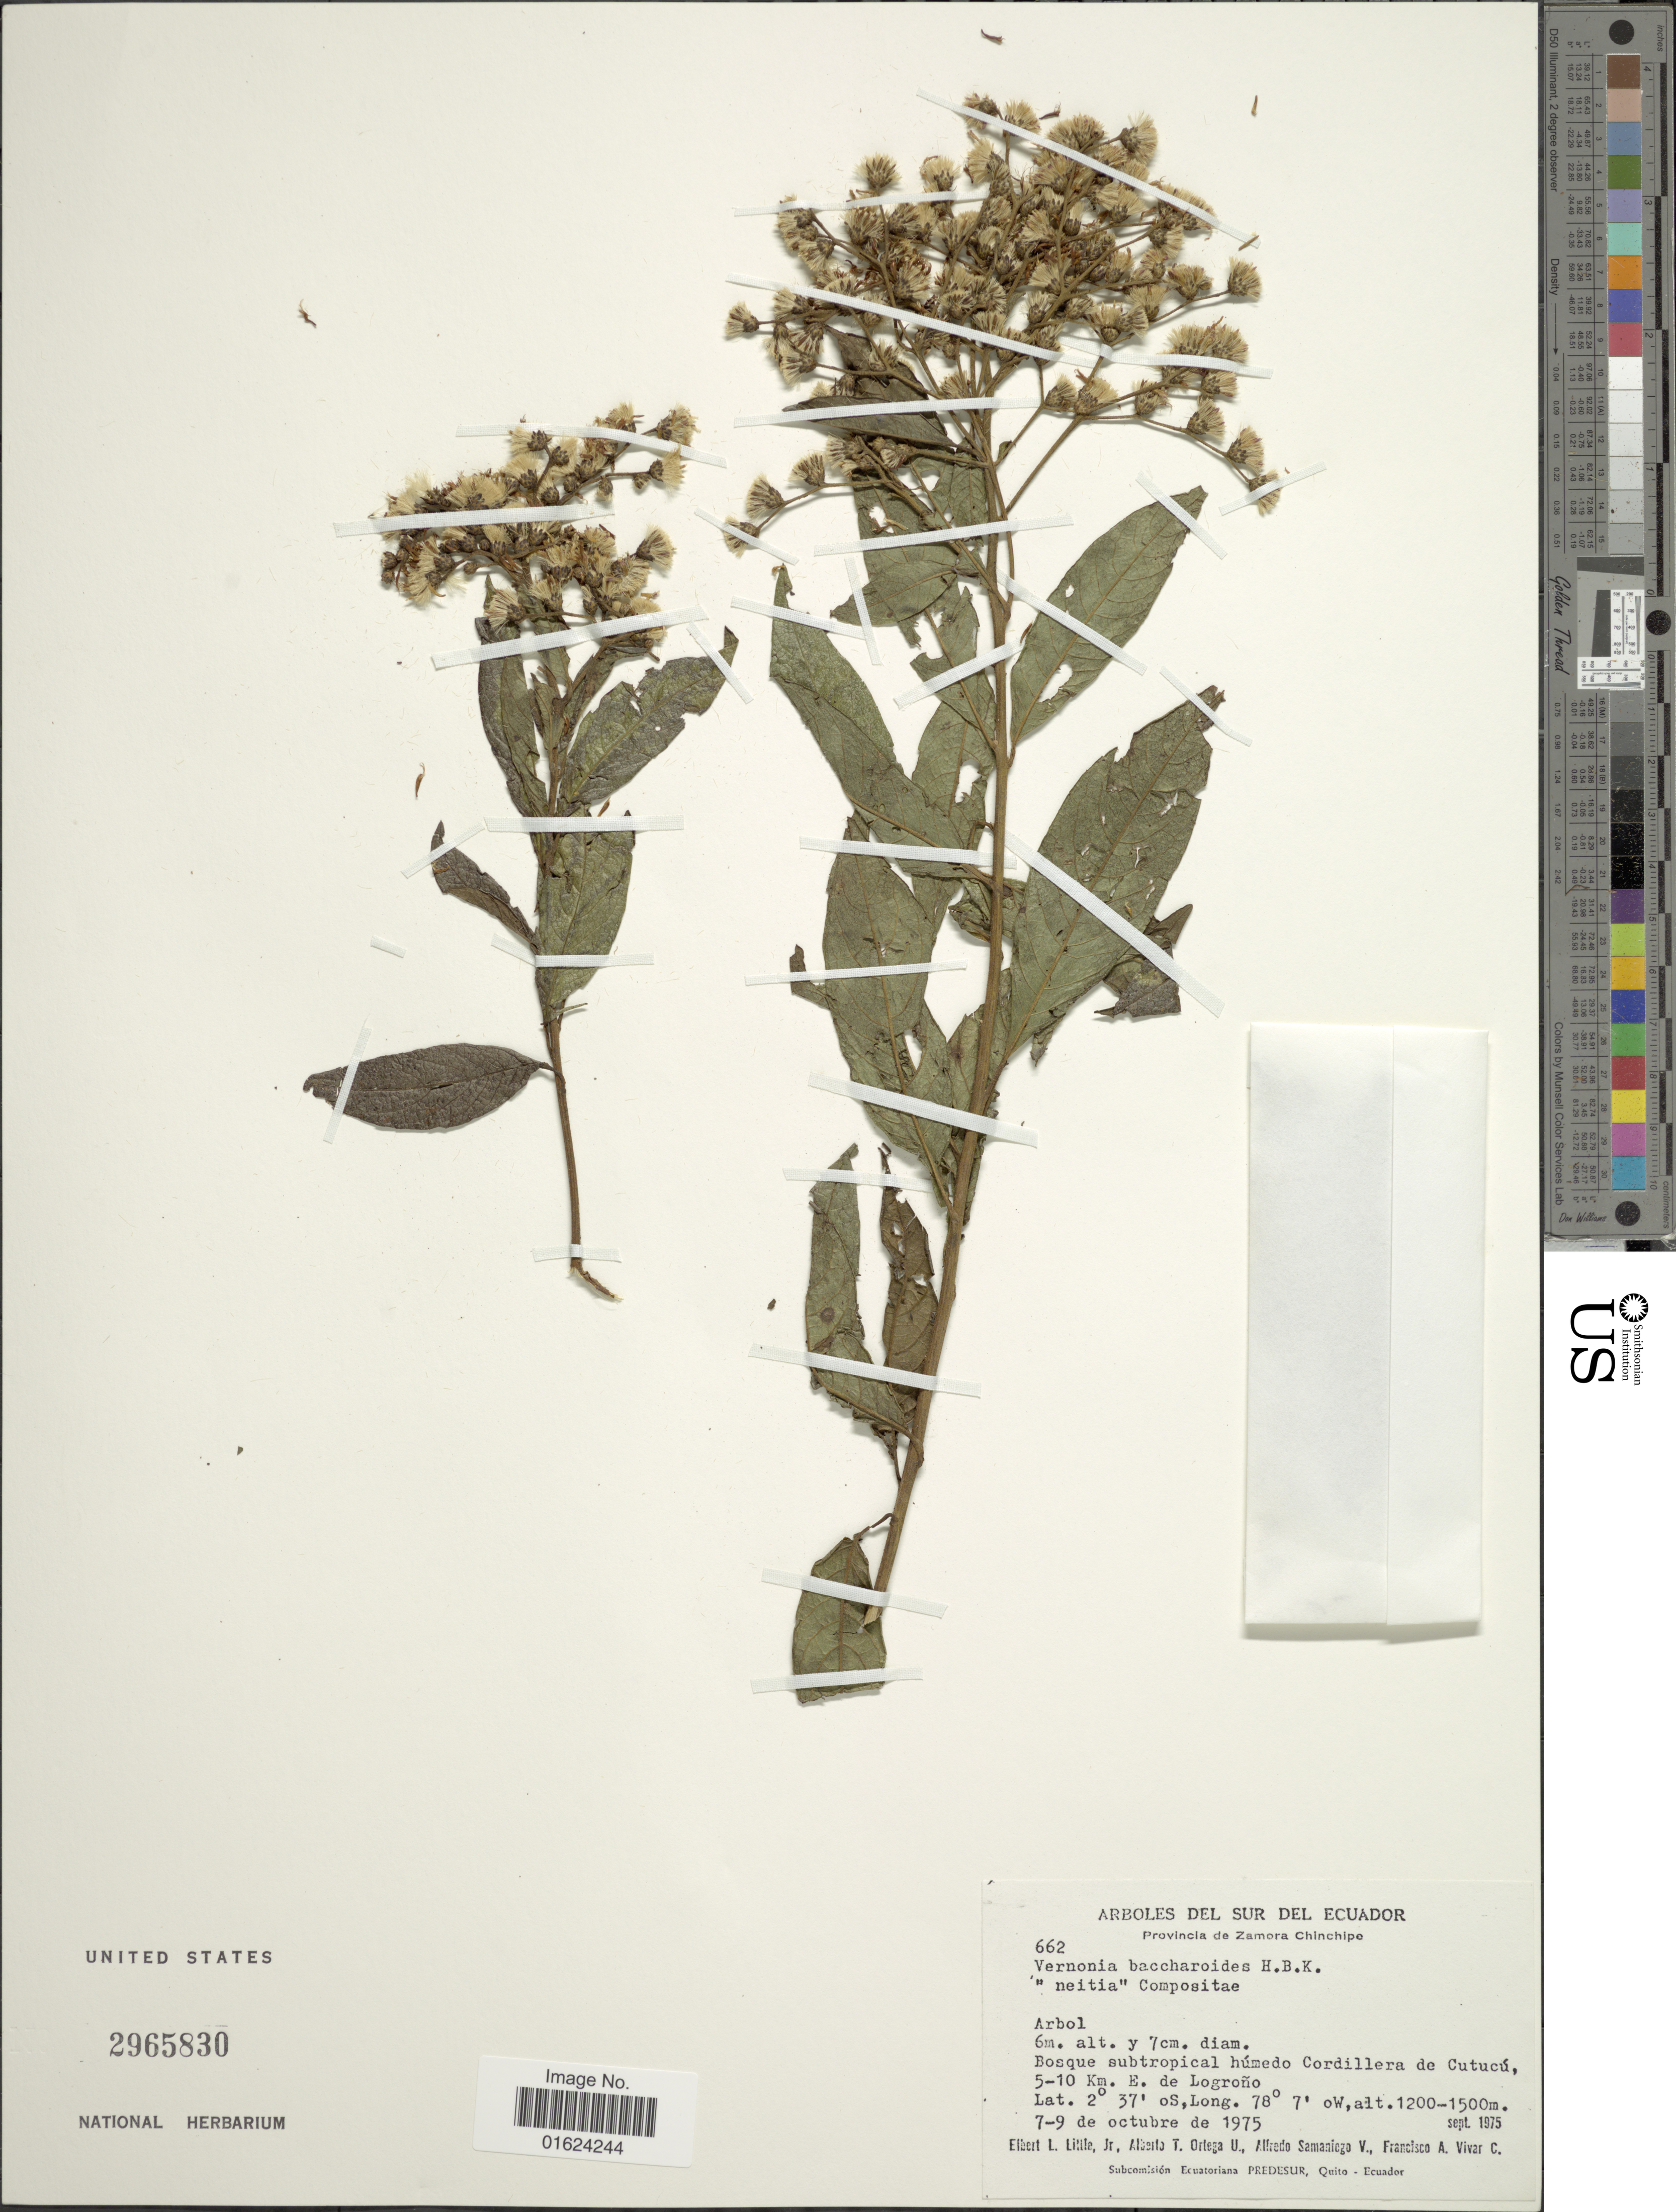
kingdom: Plantae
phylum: Tracheophyta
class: Magnoliopsida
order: Asterales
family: Asteraceae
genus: Vernonanthura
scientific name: Vernonanthura patens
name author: (Kunth) H. Rob.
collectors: E. L. Little, A. T. Ortega U., A. V. Samaniego & F. A. Vivar C.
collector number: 662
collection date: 1975-10-07/1975-10-09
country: Ecuador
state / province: Zamora-Chinchipe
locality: Sur del Ecuador, Provincia de Zamora Chincjipe. Bosque subtropical humedo Cordillera de Cutucu, 5-10 km. E de Logrono.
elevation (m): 1200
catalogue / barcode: US 2965830